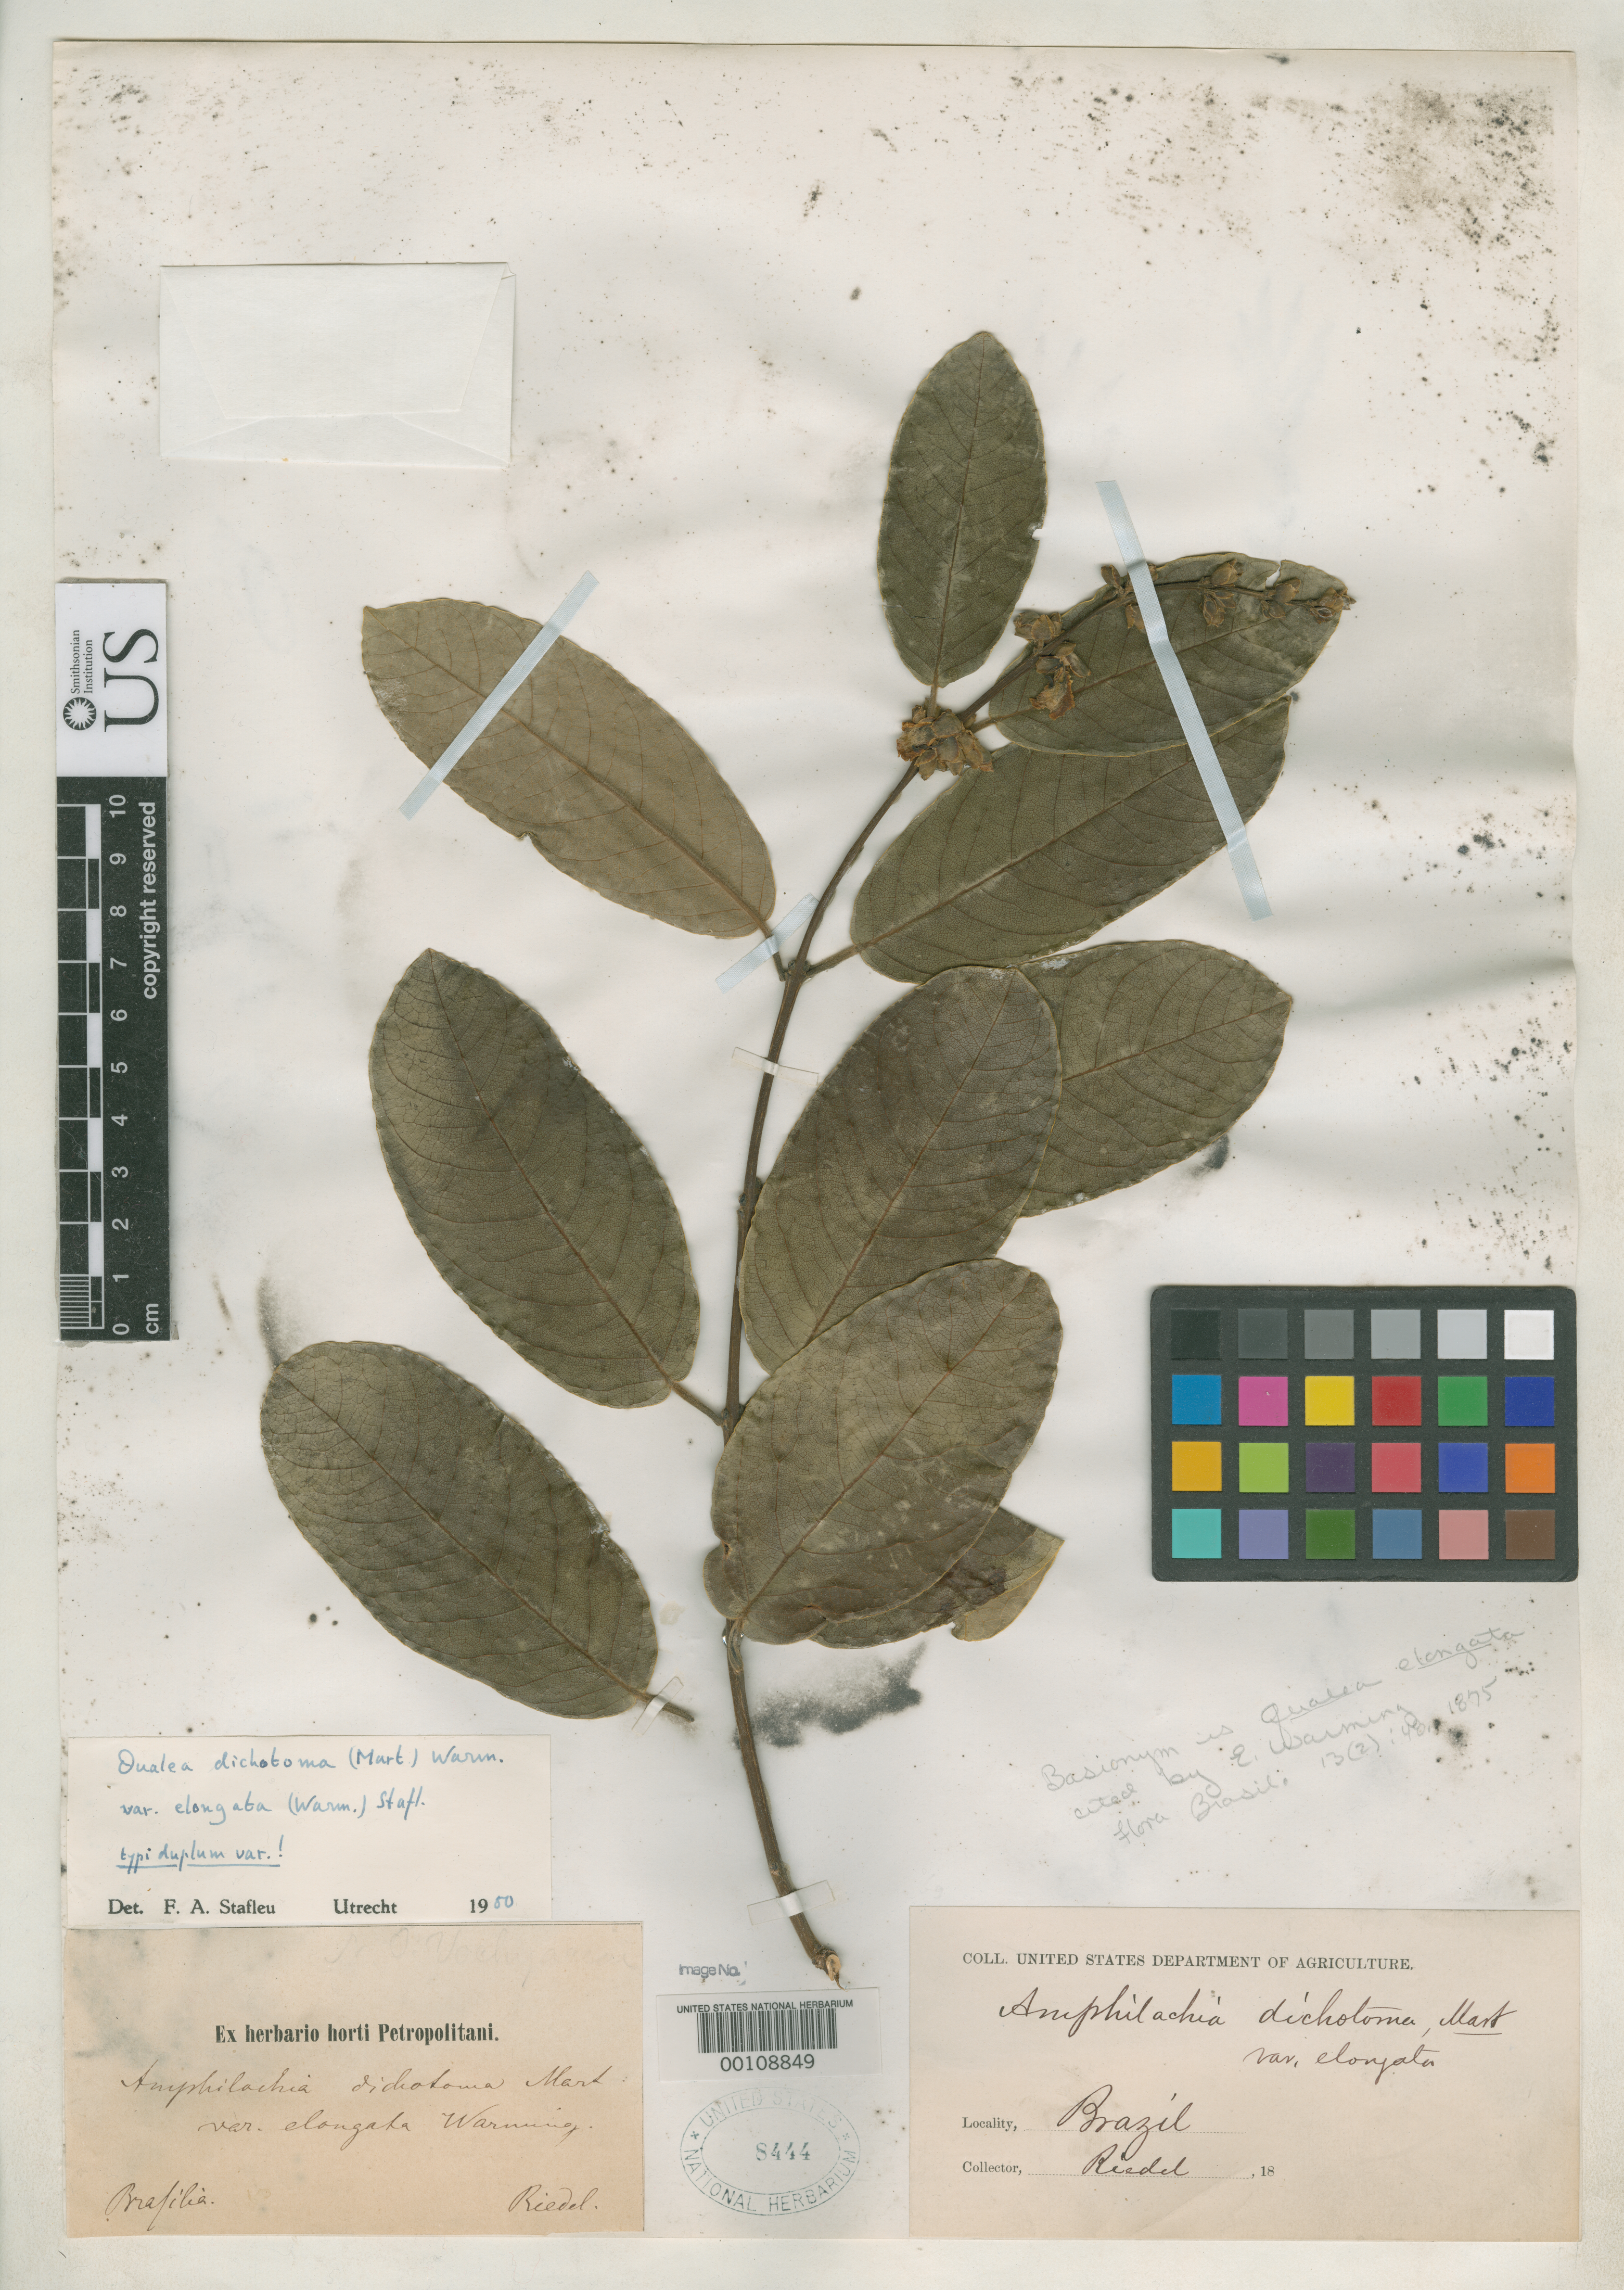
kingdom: Plantae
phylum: Tracheophyta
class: Magnoliopsida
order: Myrtales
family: Vochysiaceae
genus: Qualea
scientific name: Qualea elongata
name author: Warm. in Mart.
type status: Isotype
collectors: L. Riedel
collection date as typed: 18--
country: Brazil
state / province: Minas Gerais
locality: Curvelho.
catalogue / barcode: US 8444